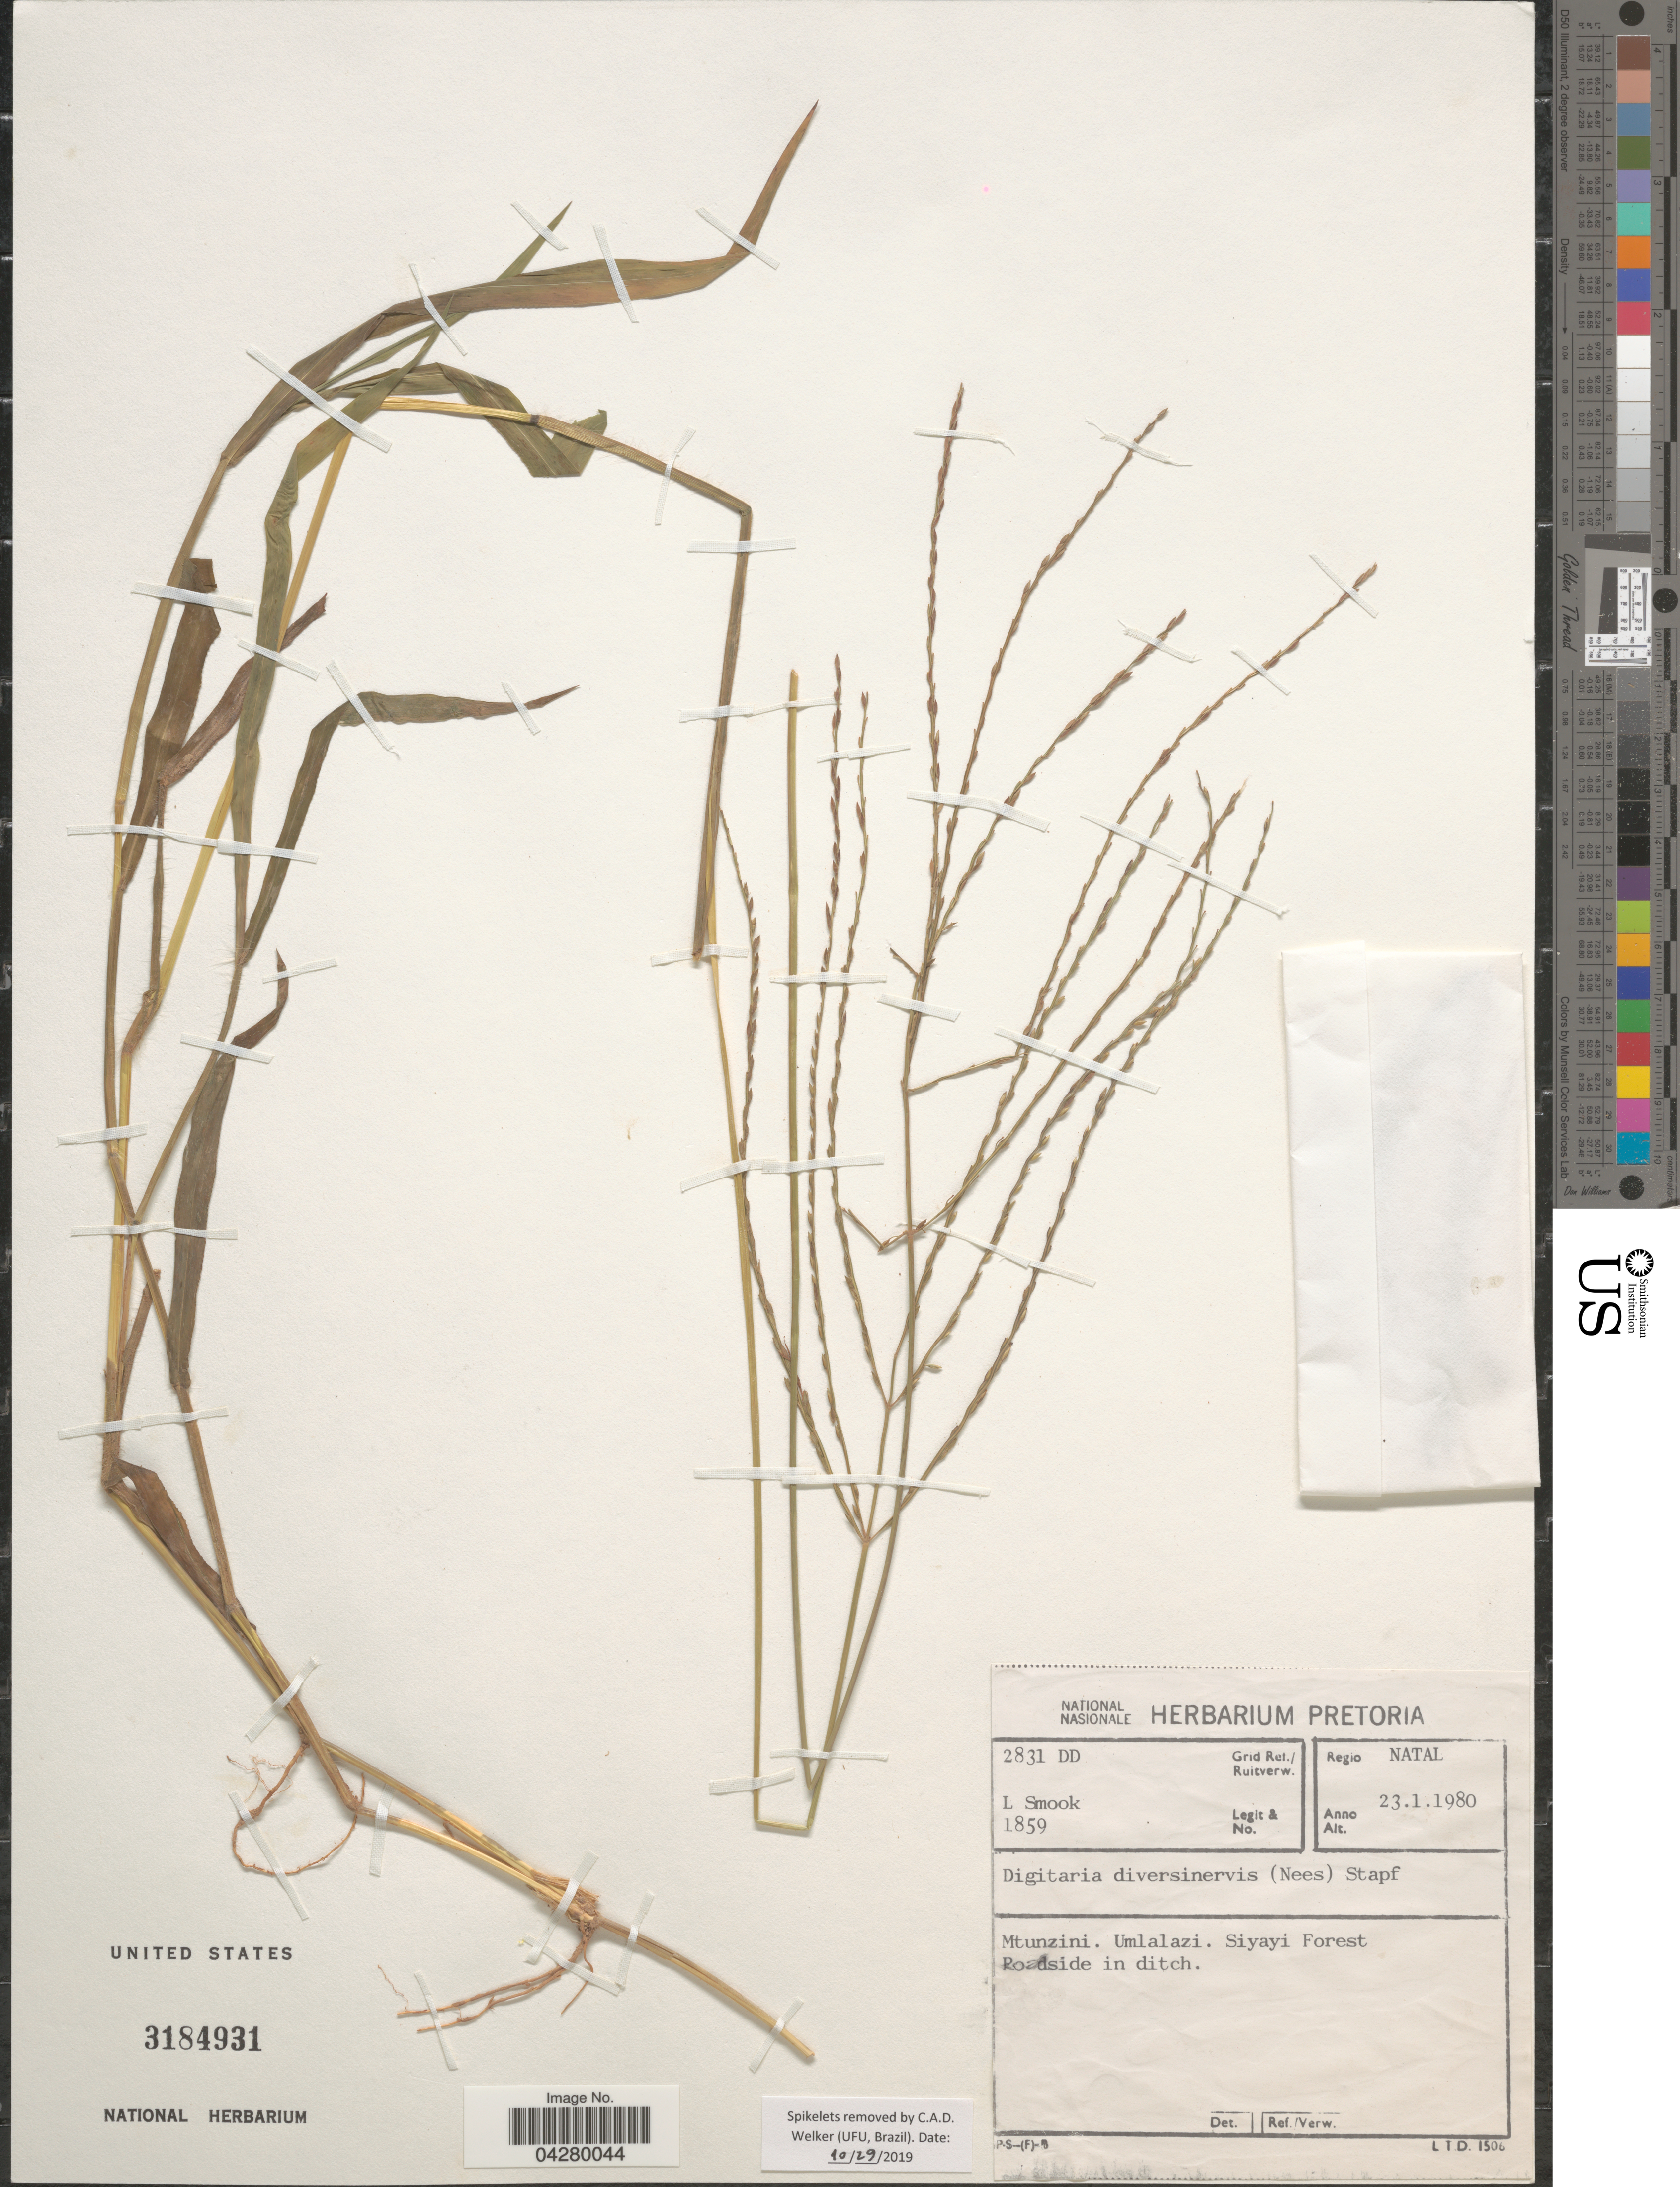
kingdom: Plantae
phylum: Tracheophyta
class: Liliopsida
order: Poales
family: Poaceae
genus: Digitaria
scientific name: Digitaria diversinervis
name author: (Nees) Stapf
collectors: L. Smook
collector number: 1859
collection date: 1980-01-23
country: South Africa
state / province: KwaZulu-Natal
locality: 2831 DD Grid Ref. Regio Natal. Mtunzini. Umlalazi. Siyaya Forest. Roadside in ditch.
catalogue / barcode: US 3184931